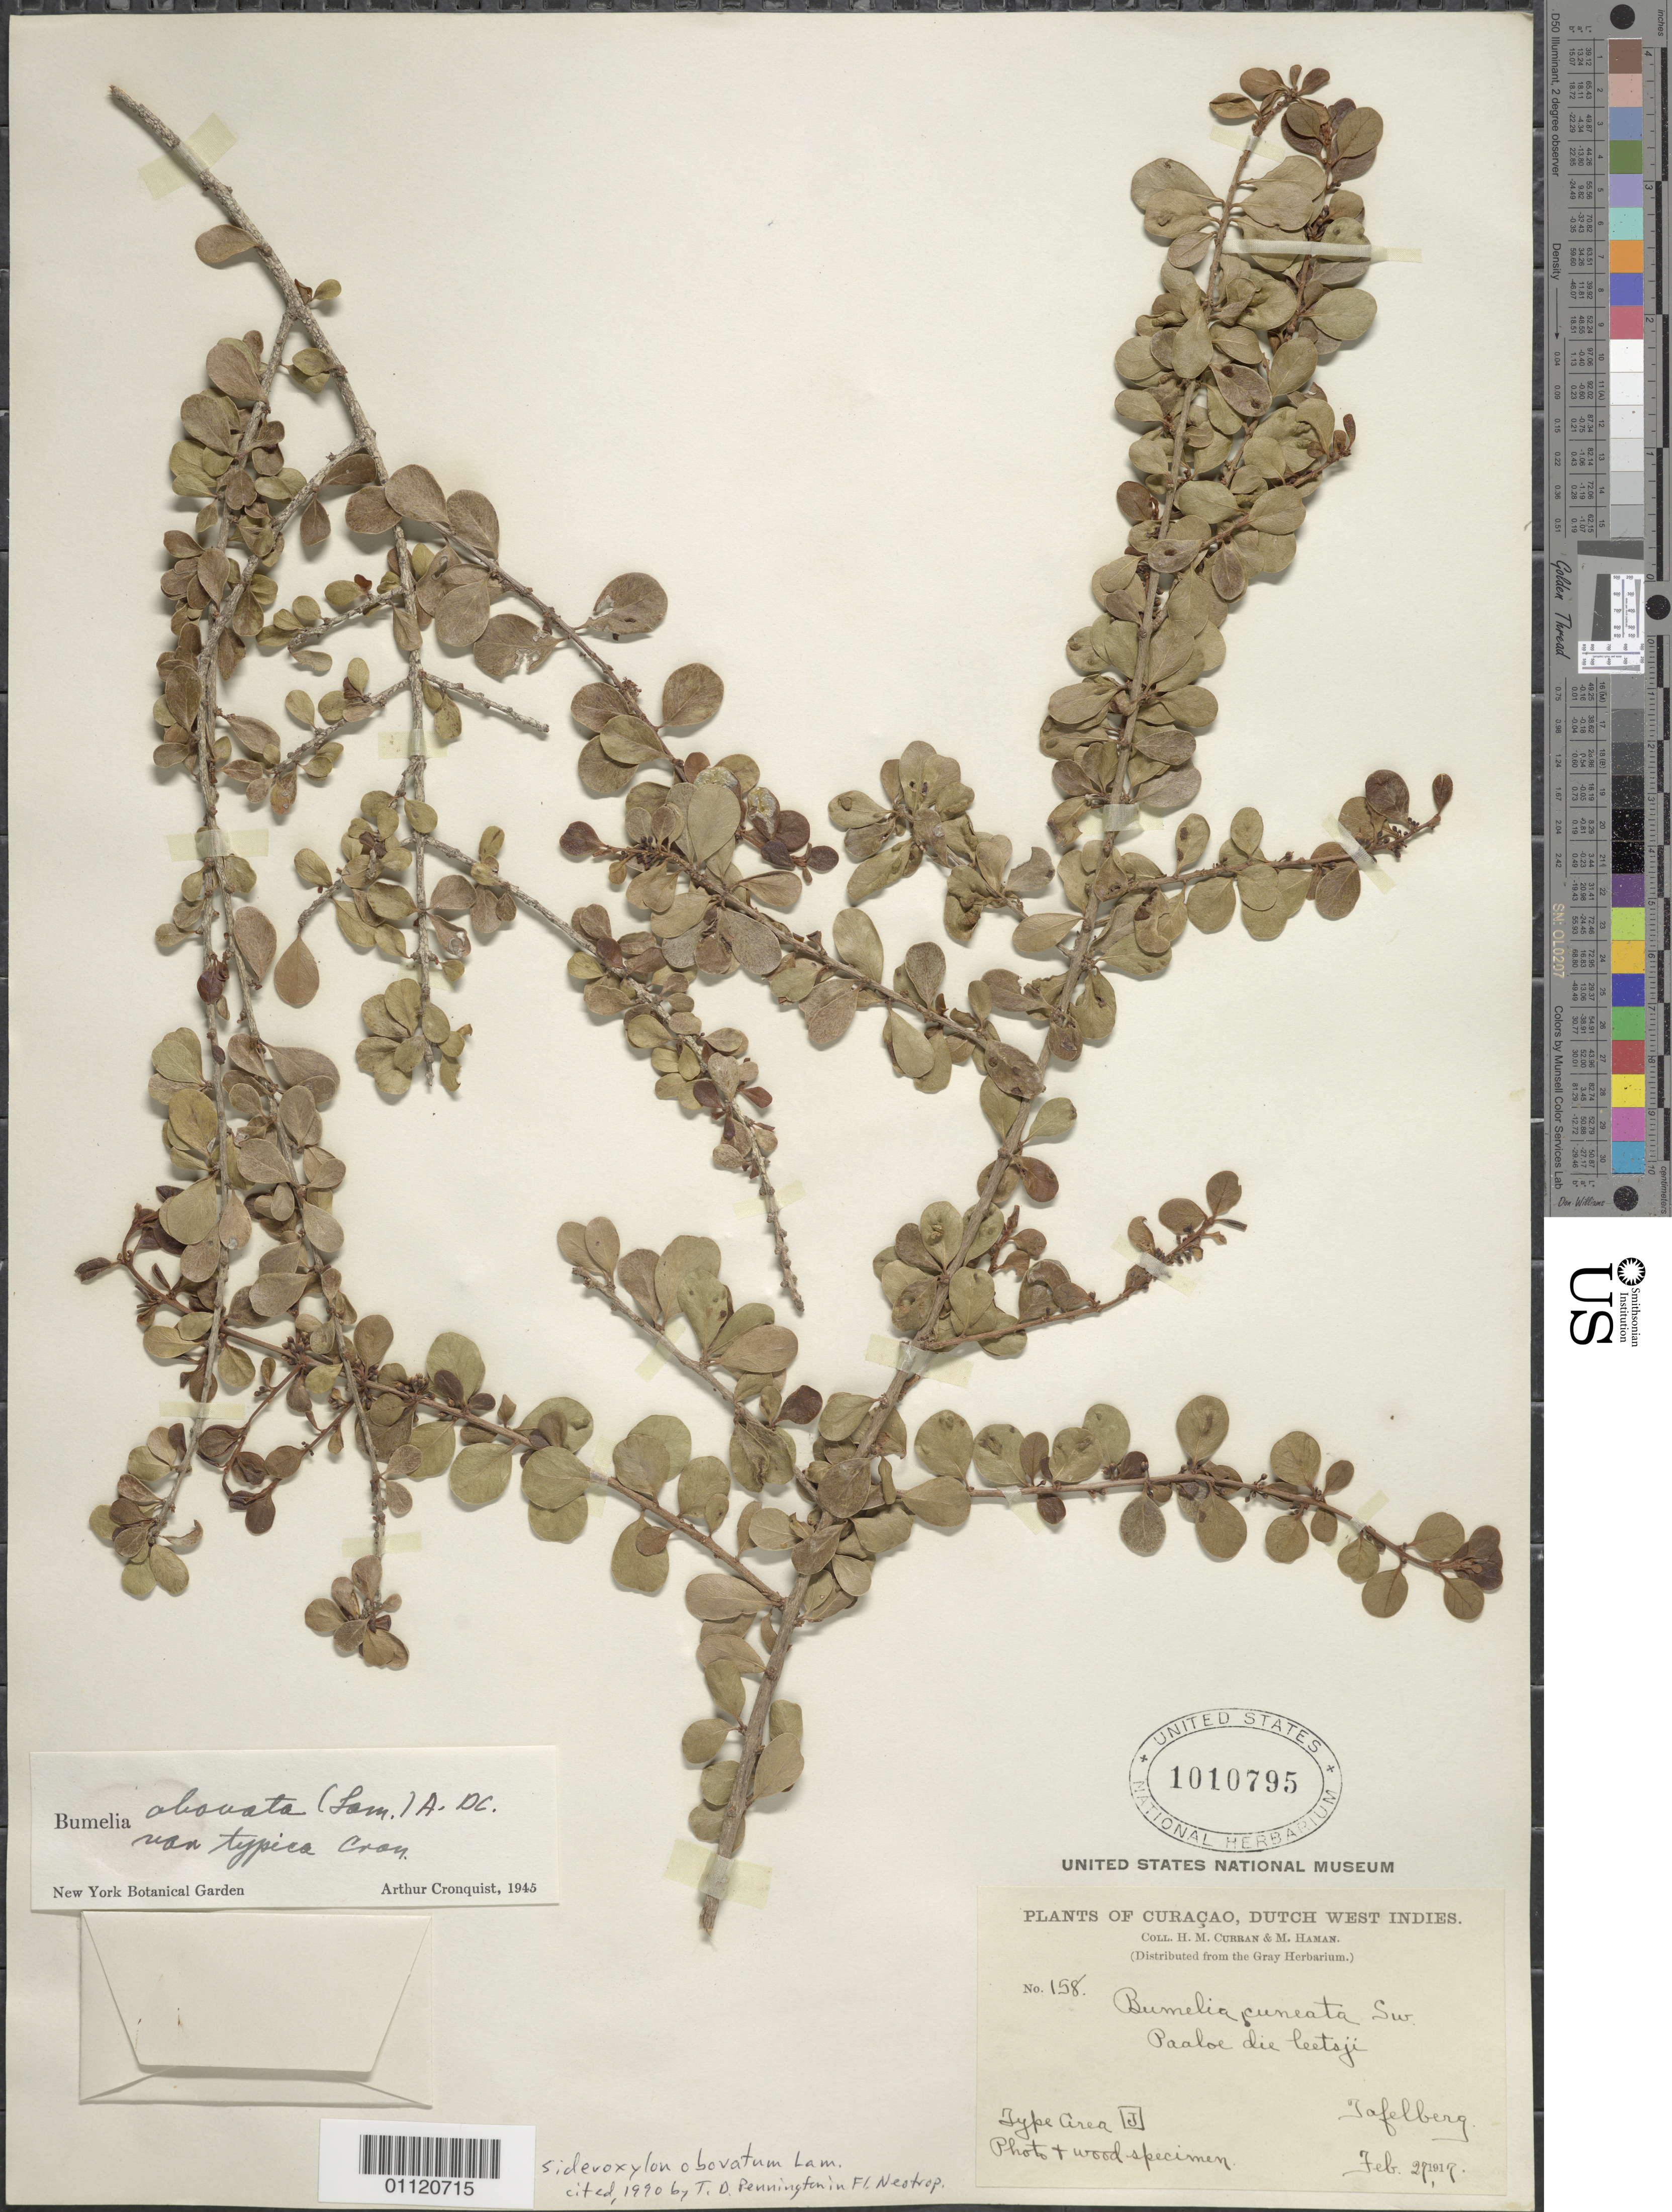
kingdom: Plantae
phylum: Tracheophyta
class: Magnoliopsida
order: Ericales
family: Sapotaceae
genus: Sideroxylon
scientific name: Sideroxylon obovatum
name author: Lam.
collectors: H. M. Curran & M. Haman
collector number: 158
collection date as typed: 27 Feb 1917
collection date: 1917-02-27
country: Curaçao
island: Curaçao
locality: Tafelberg: Type Area J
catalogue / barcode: US 1010795